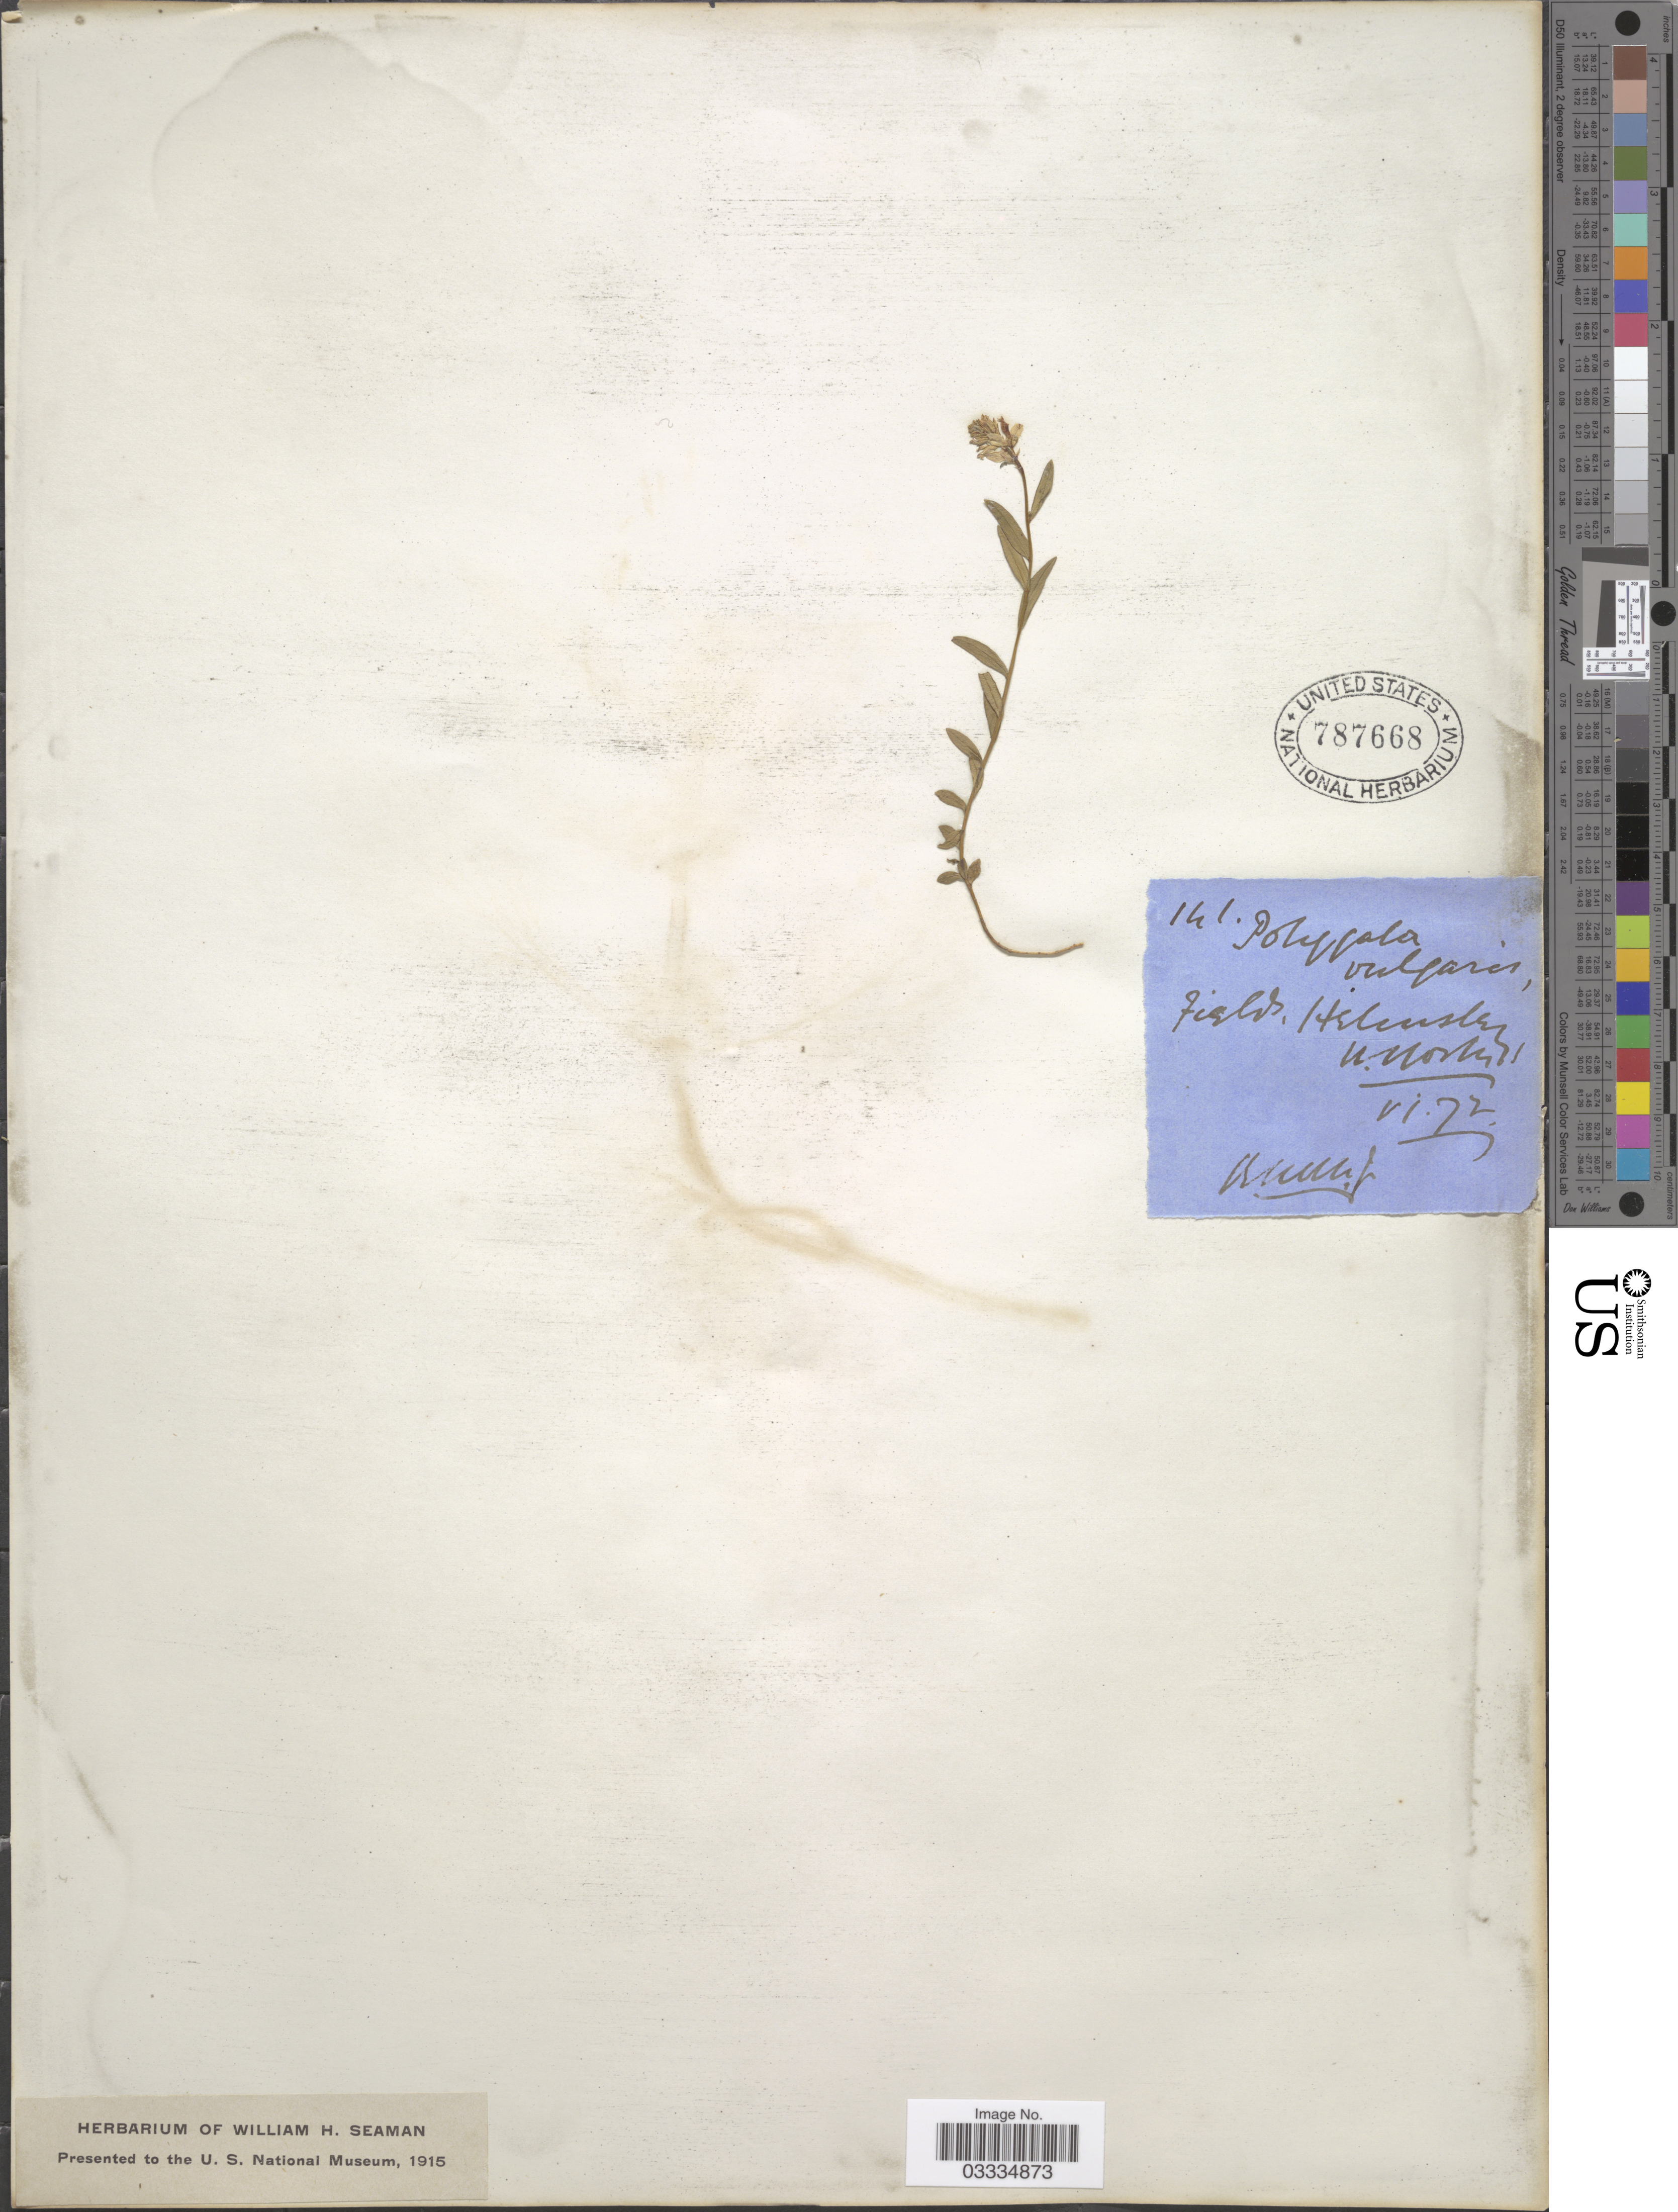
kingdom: Plantae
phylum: Tracheophyta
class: Magnoliopsida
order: Fabales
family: Polygalaceae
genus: Polygala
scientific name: Polygala vulgaris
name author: L.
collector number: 141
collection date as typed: Transcribed d/m/y: /6/72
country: United Kingdom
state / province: England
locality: Fields, Helmsley, N. Yorks.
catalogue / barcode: US 787668